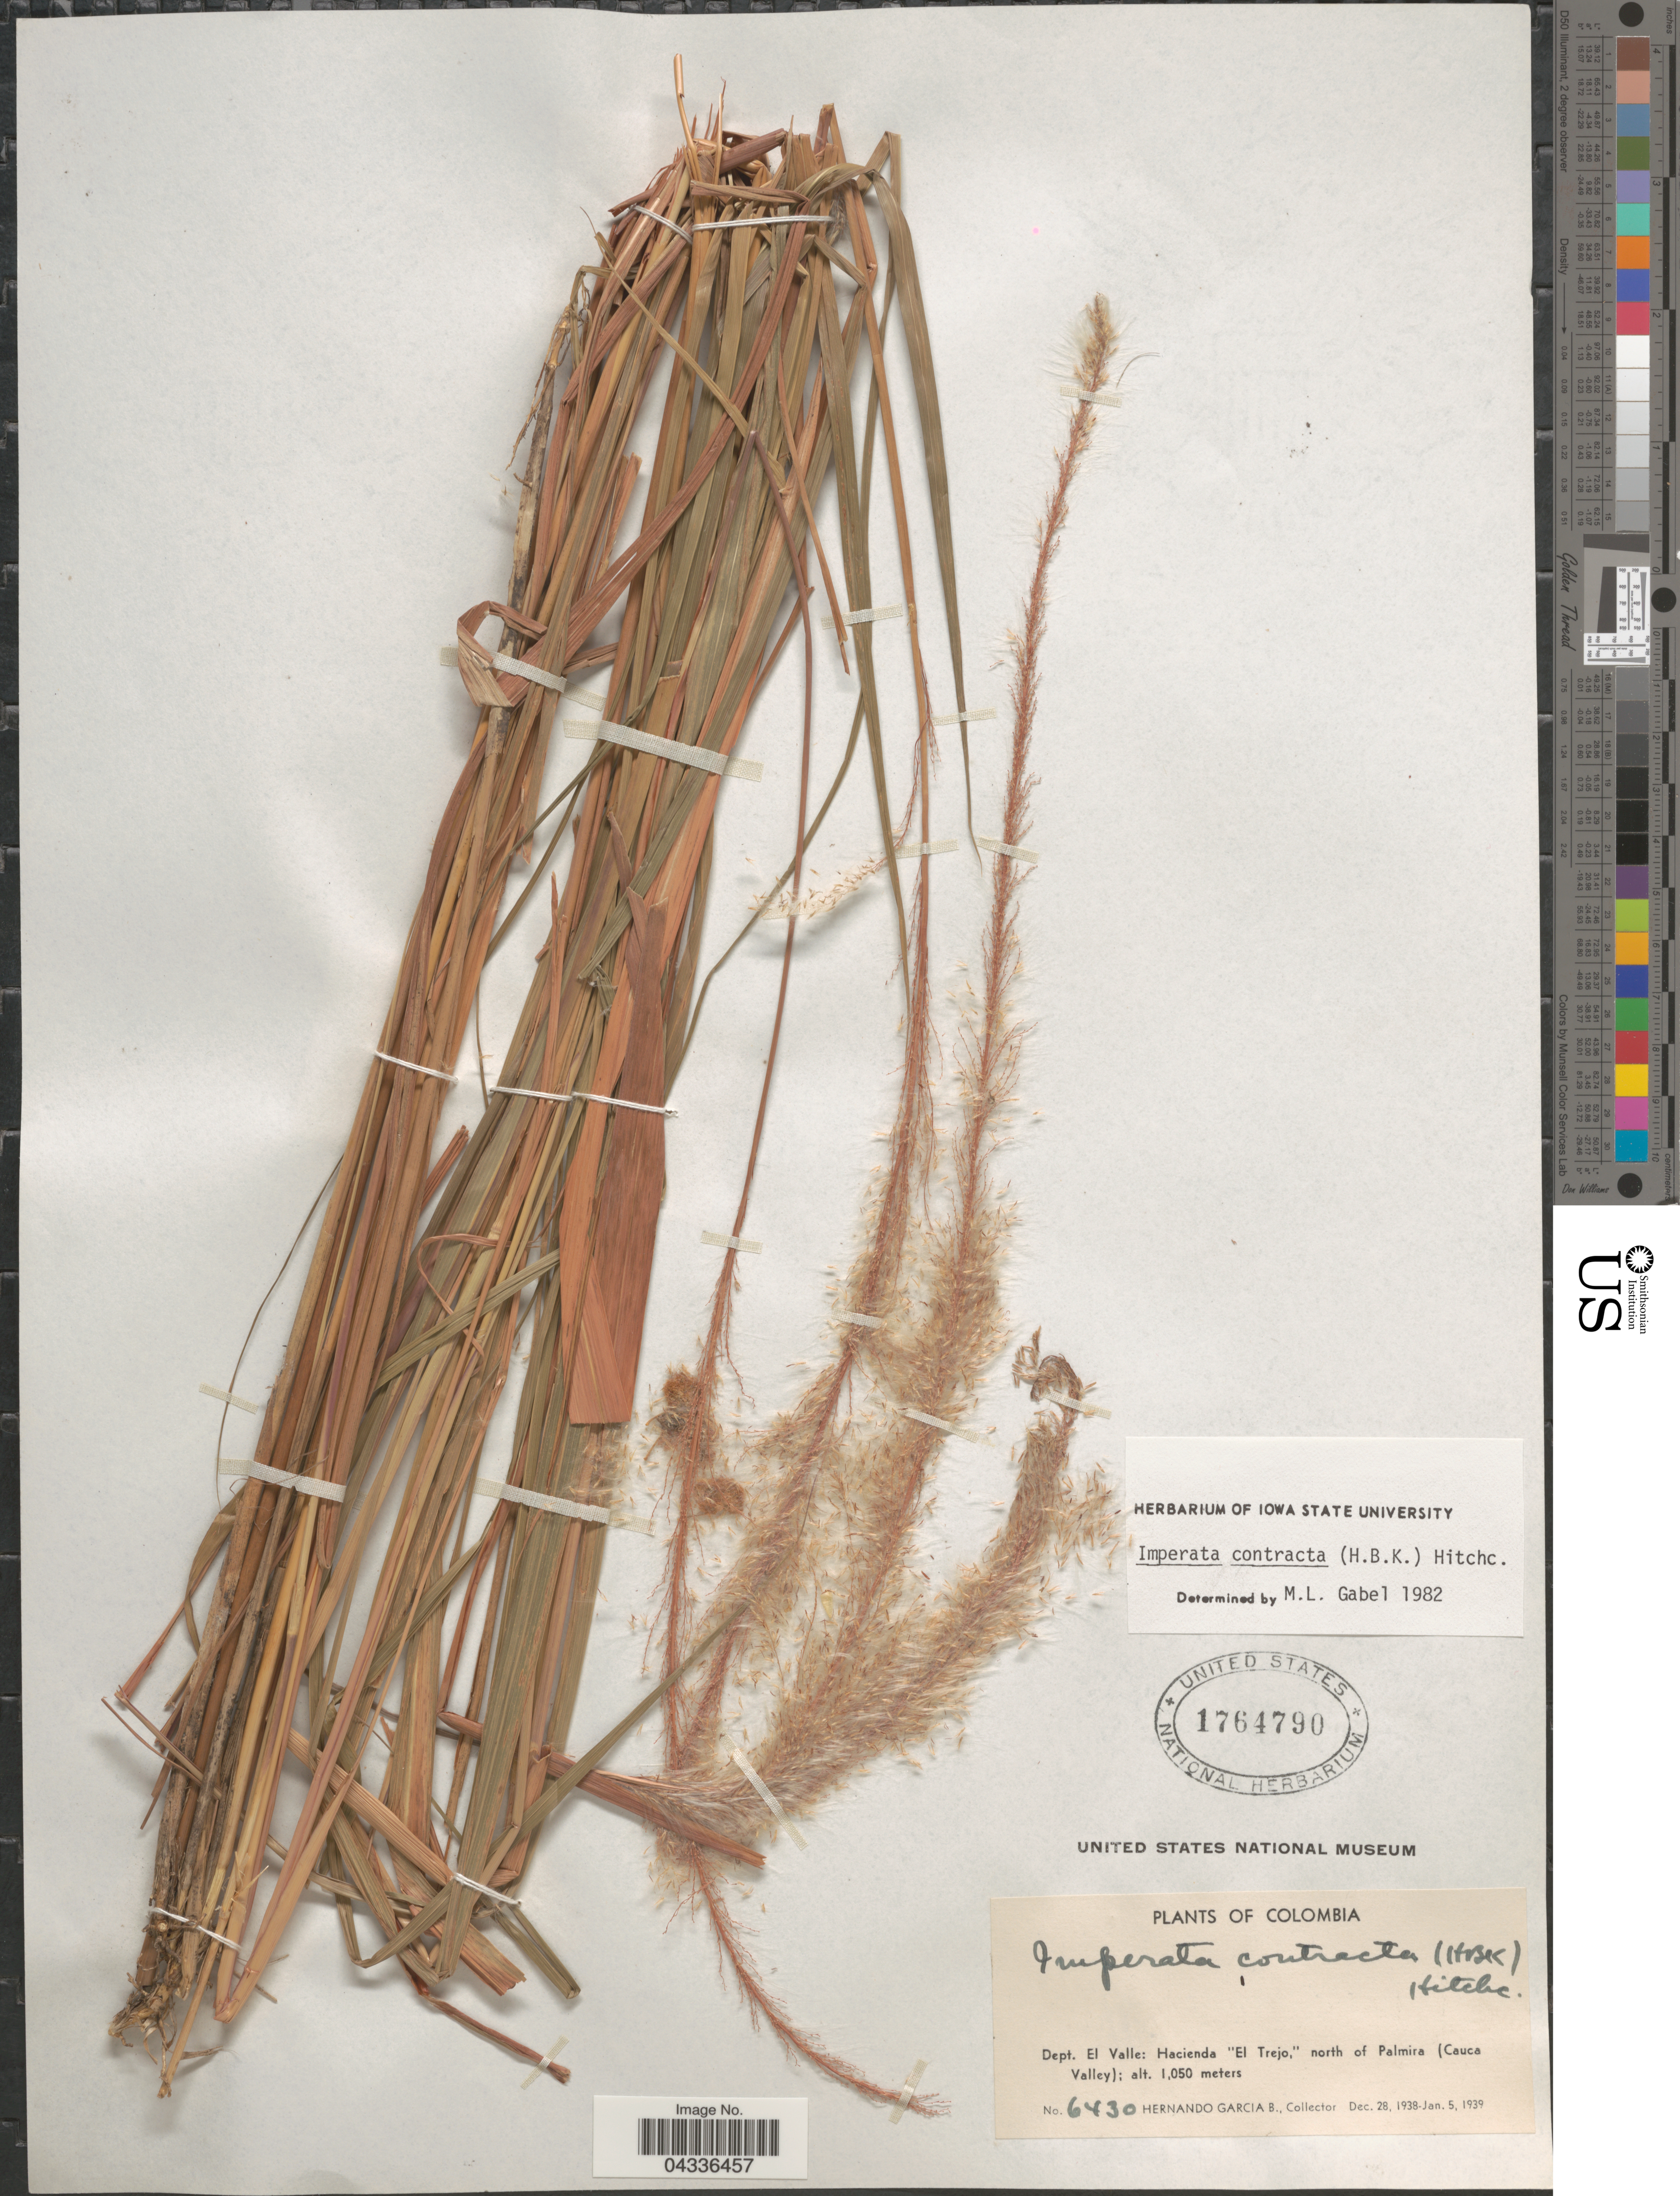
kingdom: Plantae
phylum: Tracheophyta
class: Liliopsida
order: Poales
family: Poaceae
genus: Imperata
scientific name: Imperata contracta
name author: (Kunth) Hitchc.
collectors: H. García Barriga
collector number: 6430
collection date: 1938-12-28/1939-01-05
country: Colombia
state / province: Valle del Cauca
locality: Dept. El Valle: Hacienda "El Trejo," north of Palmira (Cauca Valley).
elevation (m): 1050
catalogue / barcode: US 1764790